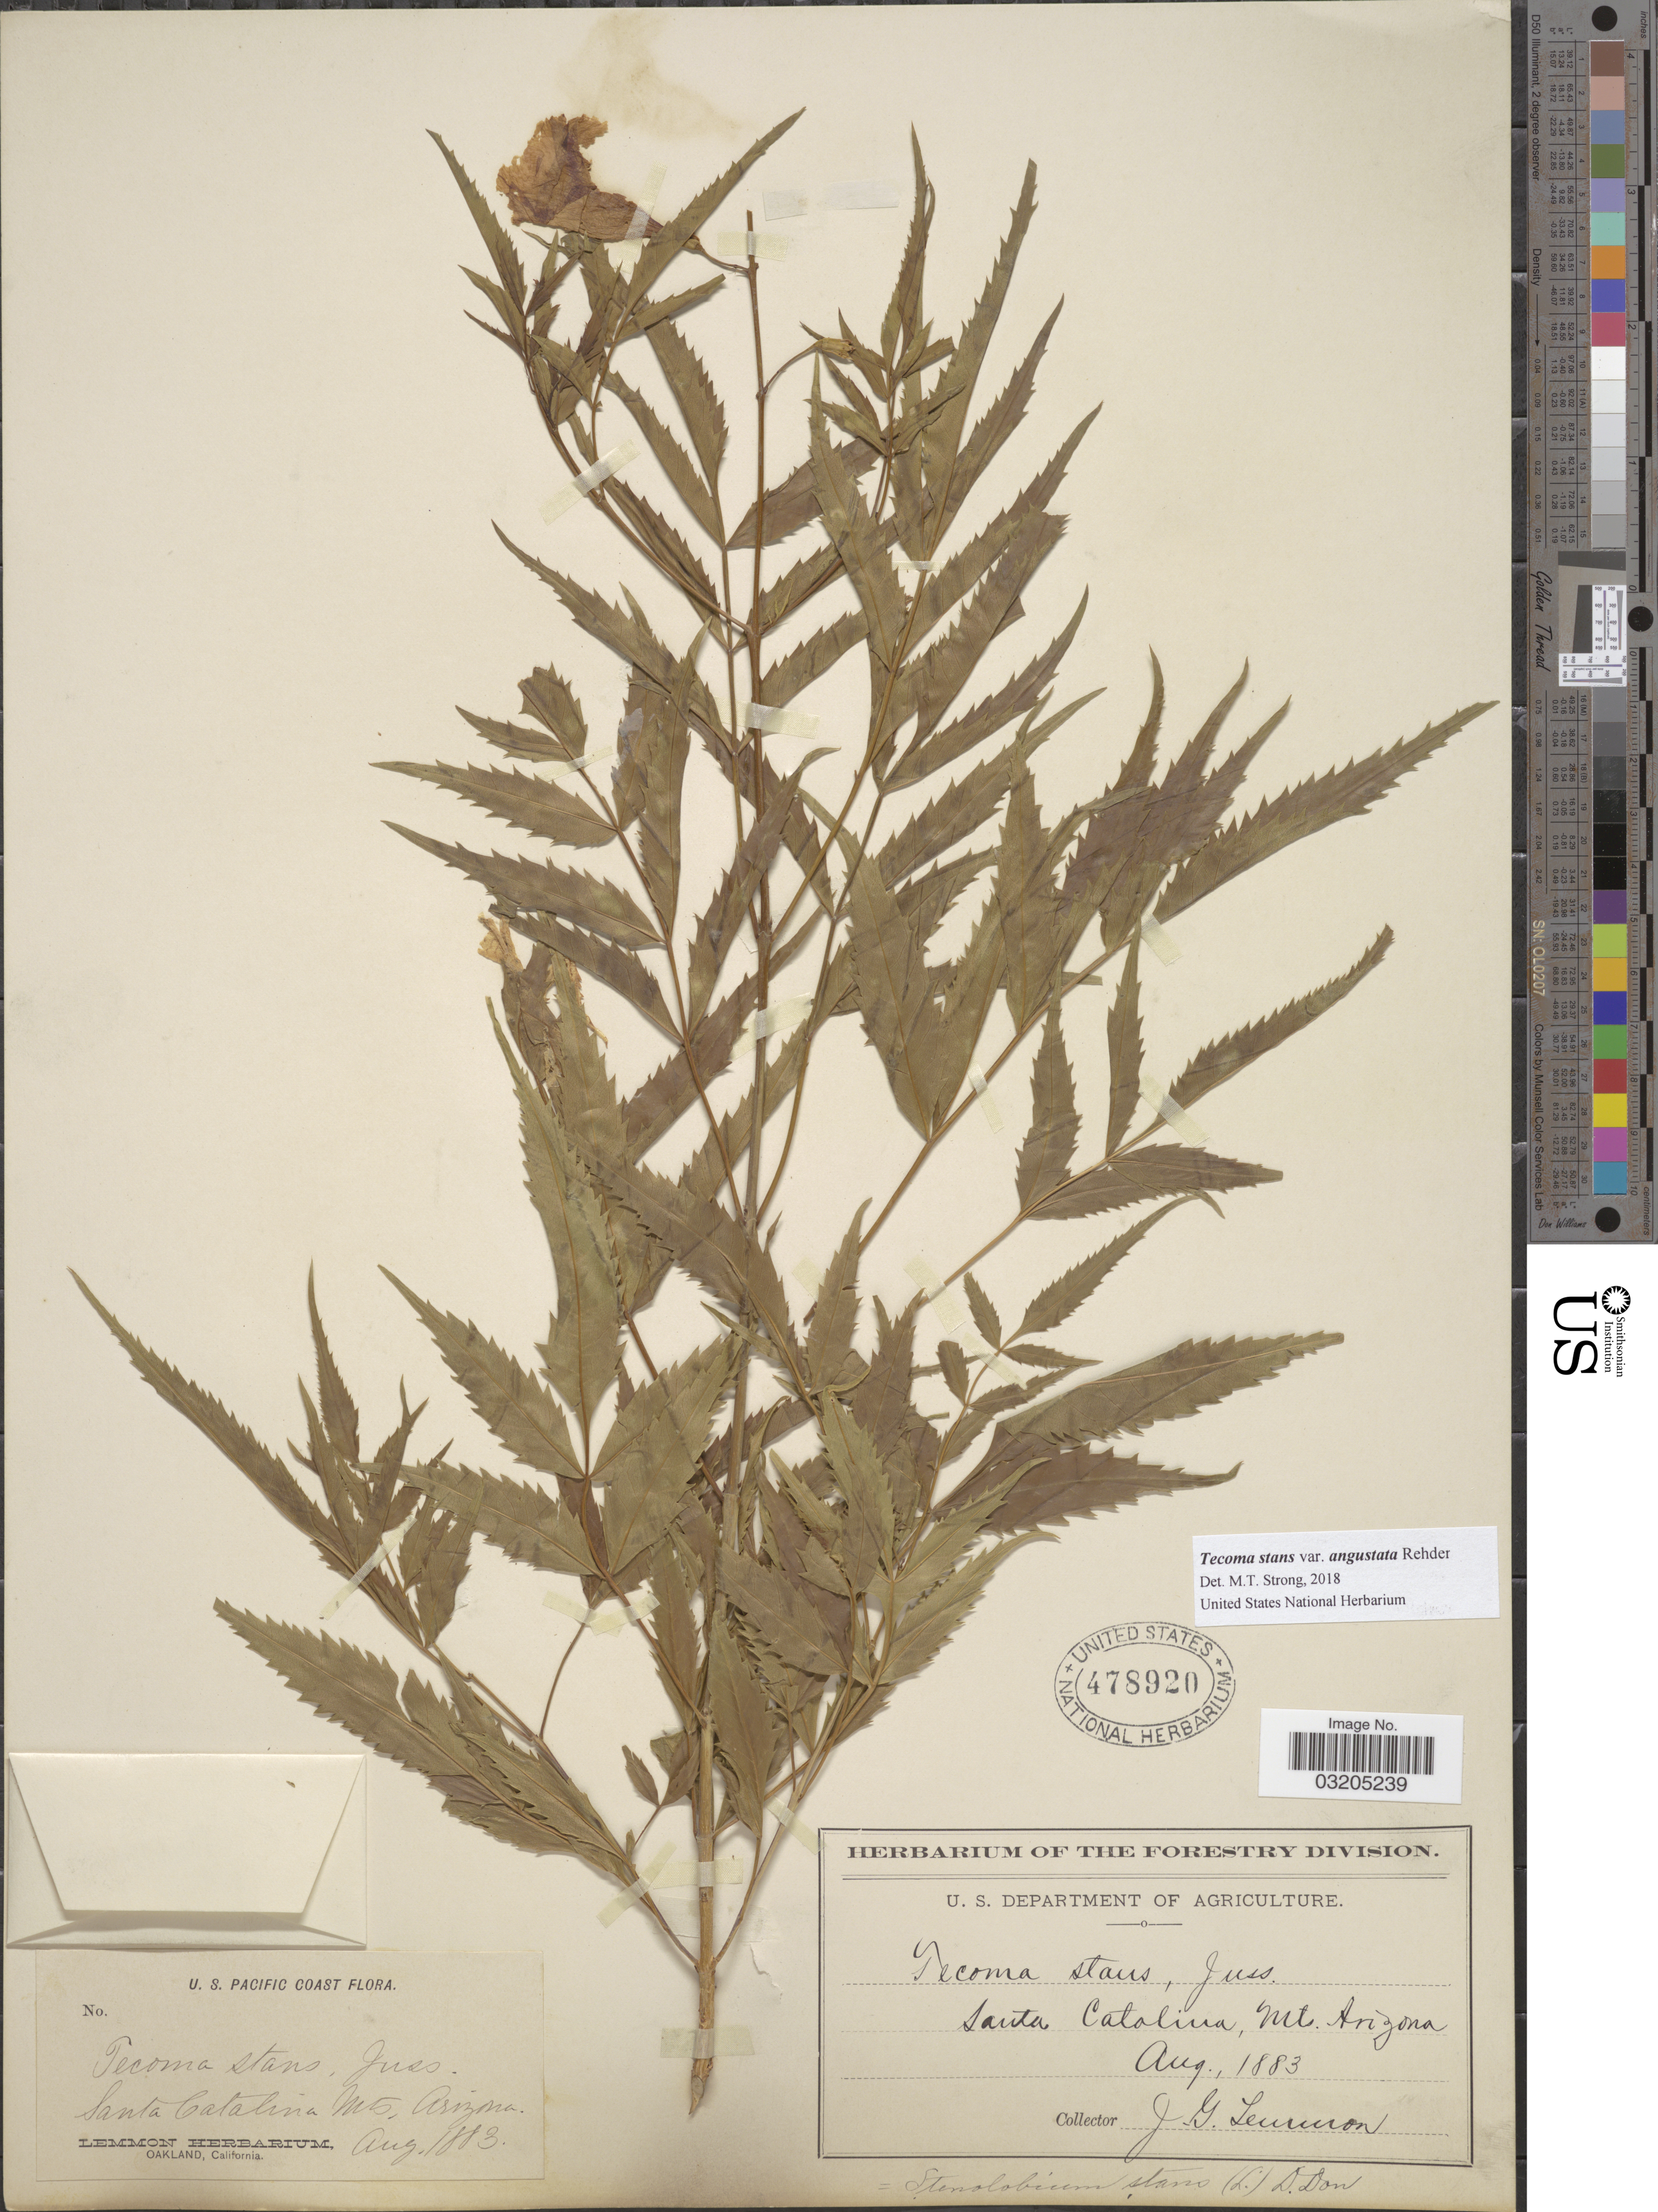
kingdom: Plantae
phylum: Tracheophyta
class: Magnoliopsida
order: Lamiales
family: Bignoniaceae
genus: Tecoma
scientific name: Tecoma stans var. angustata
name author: Rehder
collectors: J. Lemmon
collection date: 1883-08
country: United States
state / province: Arizona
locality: Santa Catalina Mts.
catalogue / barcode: US 478920